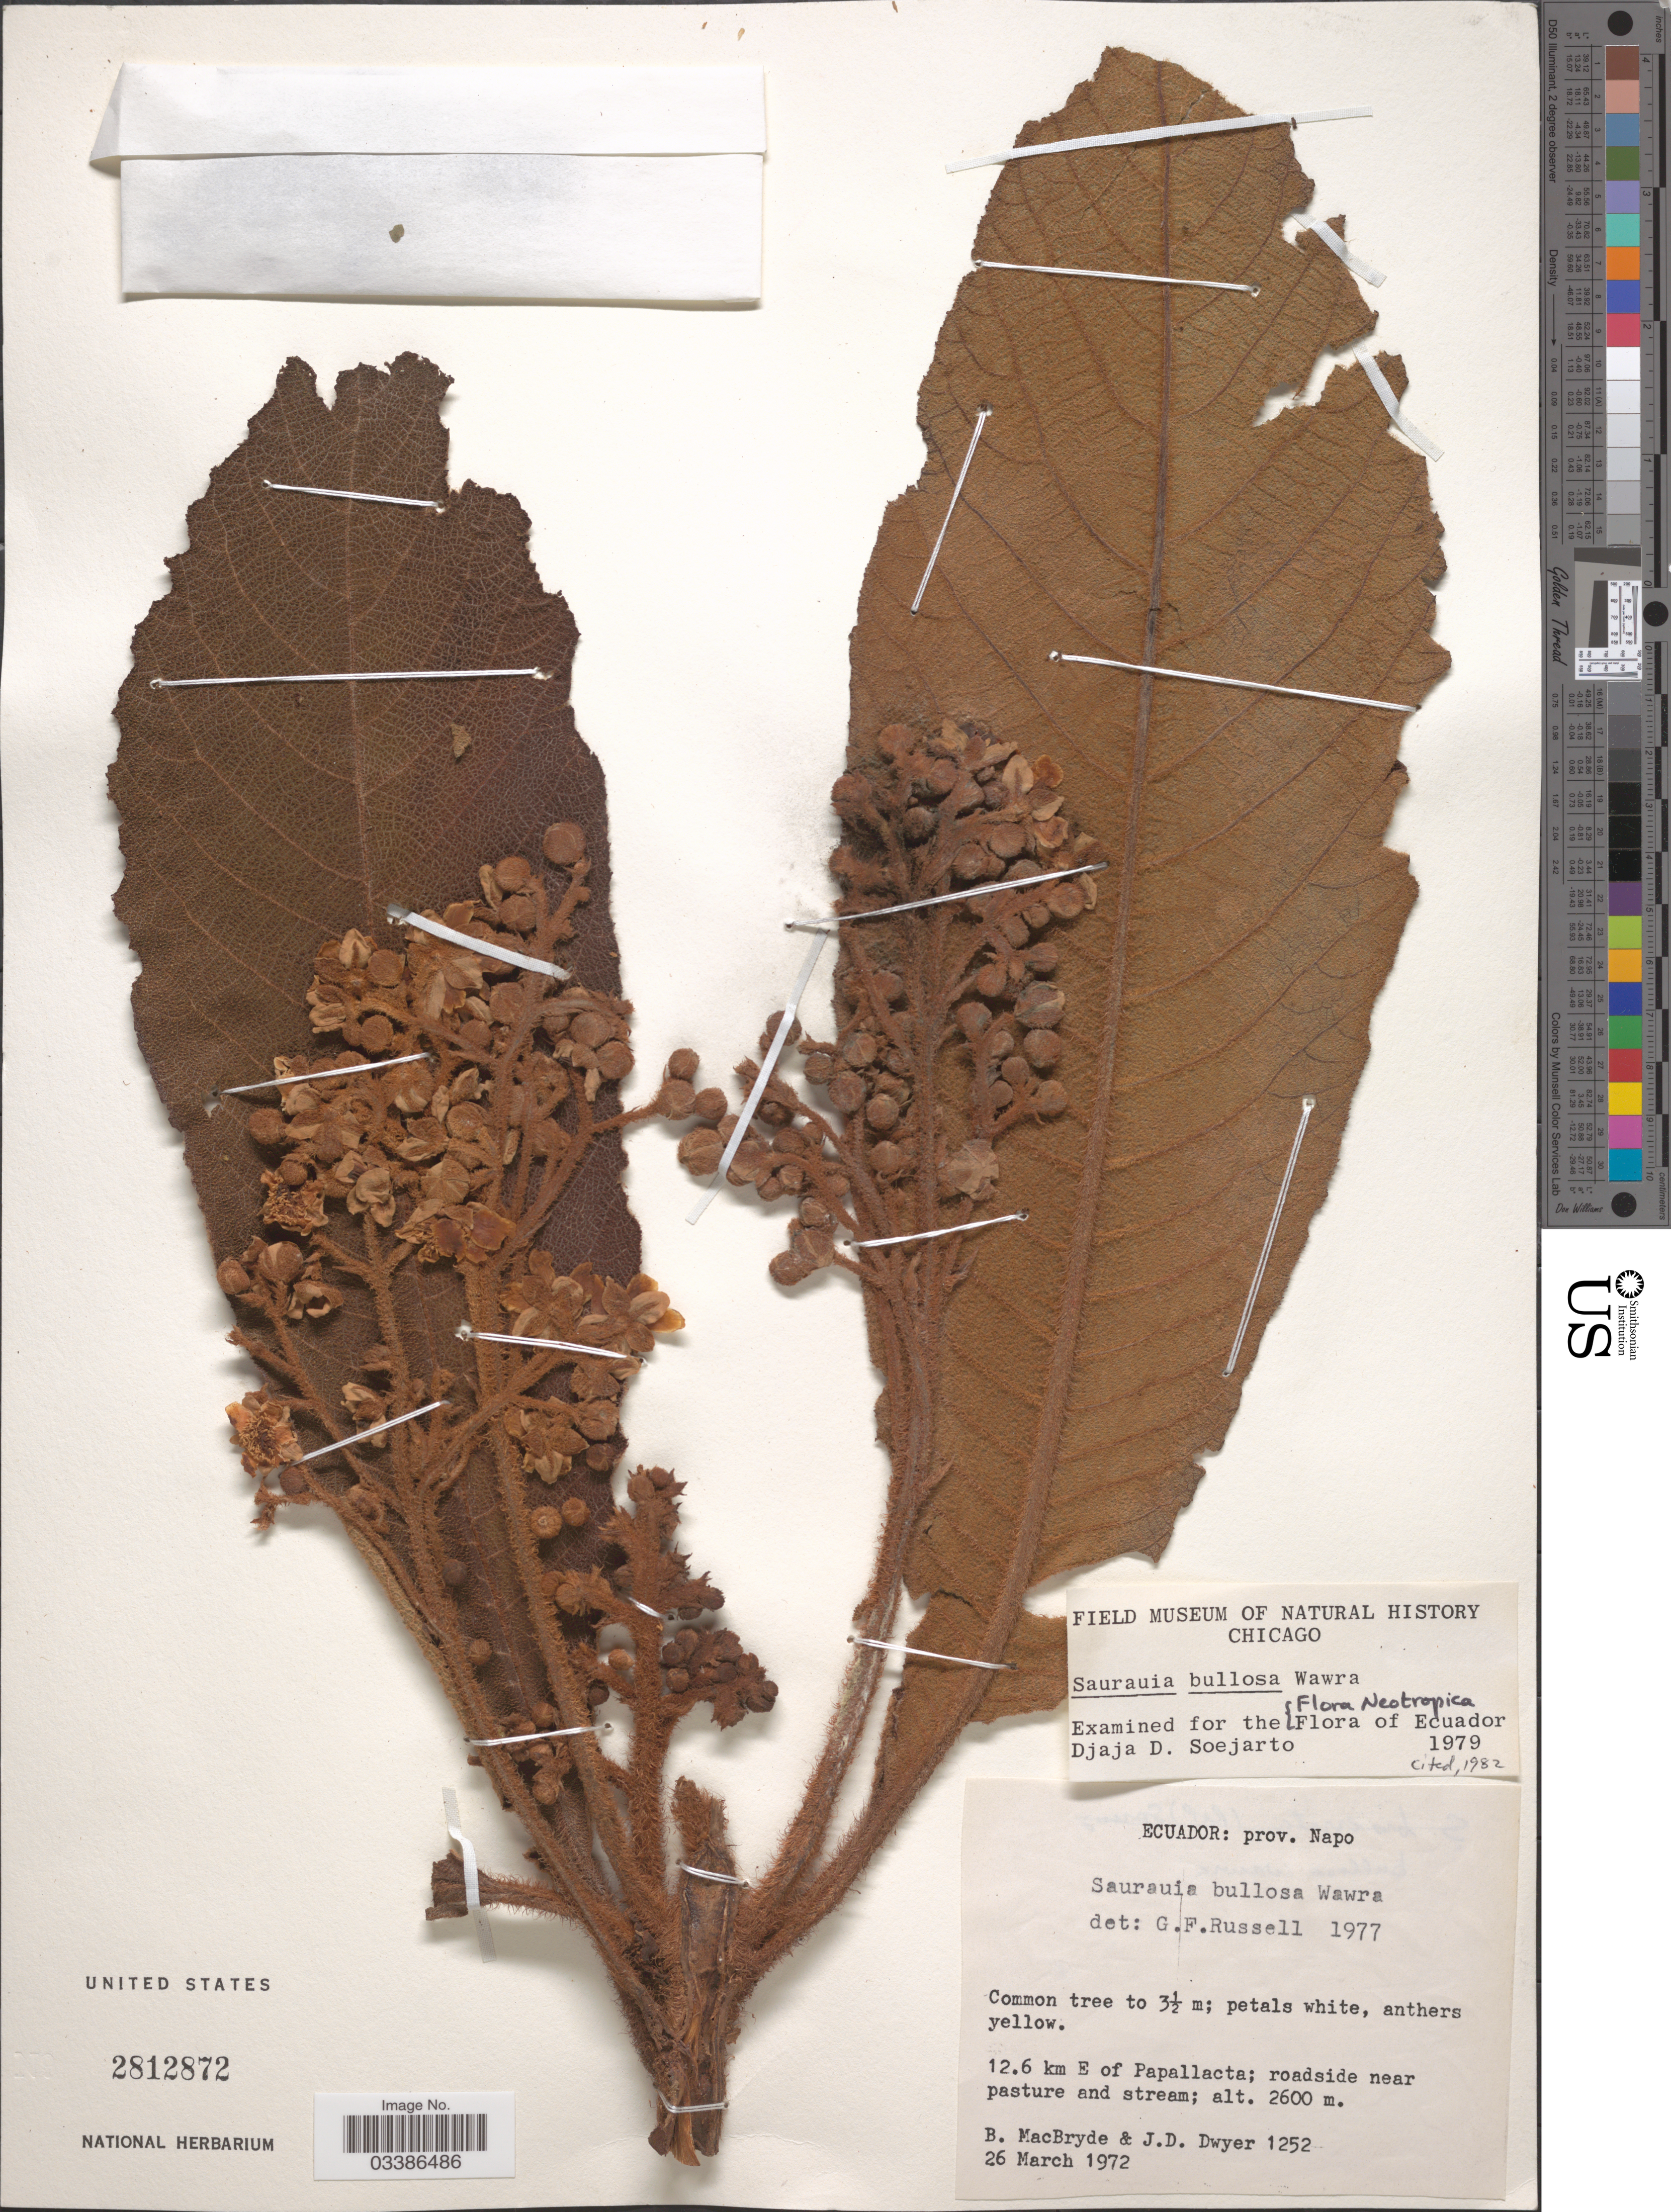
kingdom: Plantae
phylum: Tracheophyta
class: Magnoliopsida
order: Ericales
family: Actinidiaceae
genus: Saurauia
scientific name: Saurauia bullosa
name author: Wawra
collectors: B. MacBryde & J. D. Dwyer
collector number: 1252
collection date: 1972-03-26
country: Ecuador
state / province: Napo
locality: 12.6 km E of Papallacta; roadside near pasture and stream.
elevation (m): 2600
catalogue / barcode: US 2812872